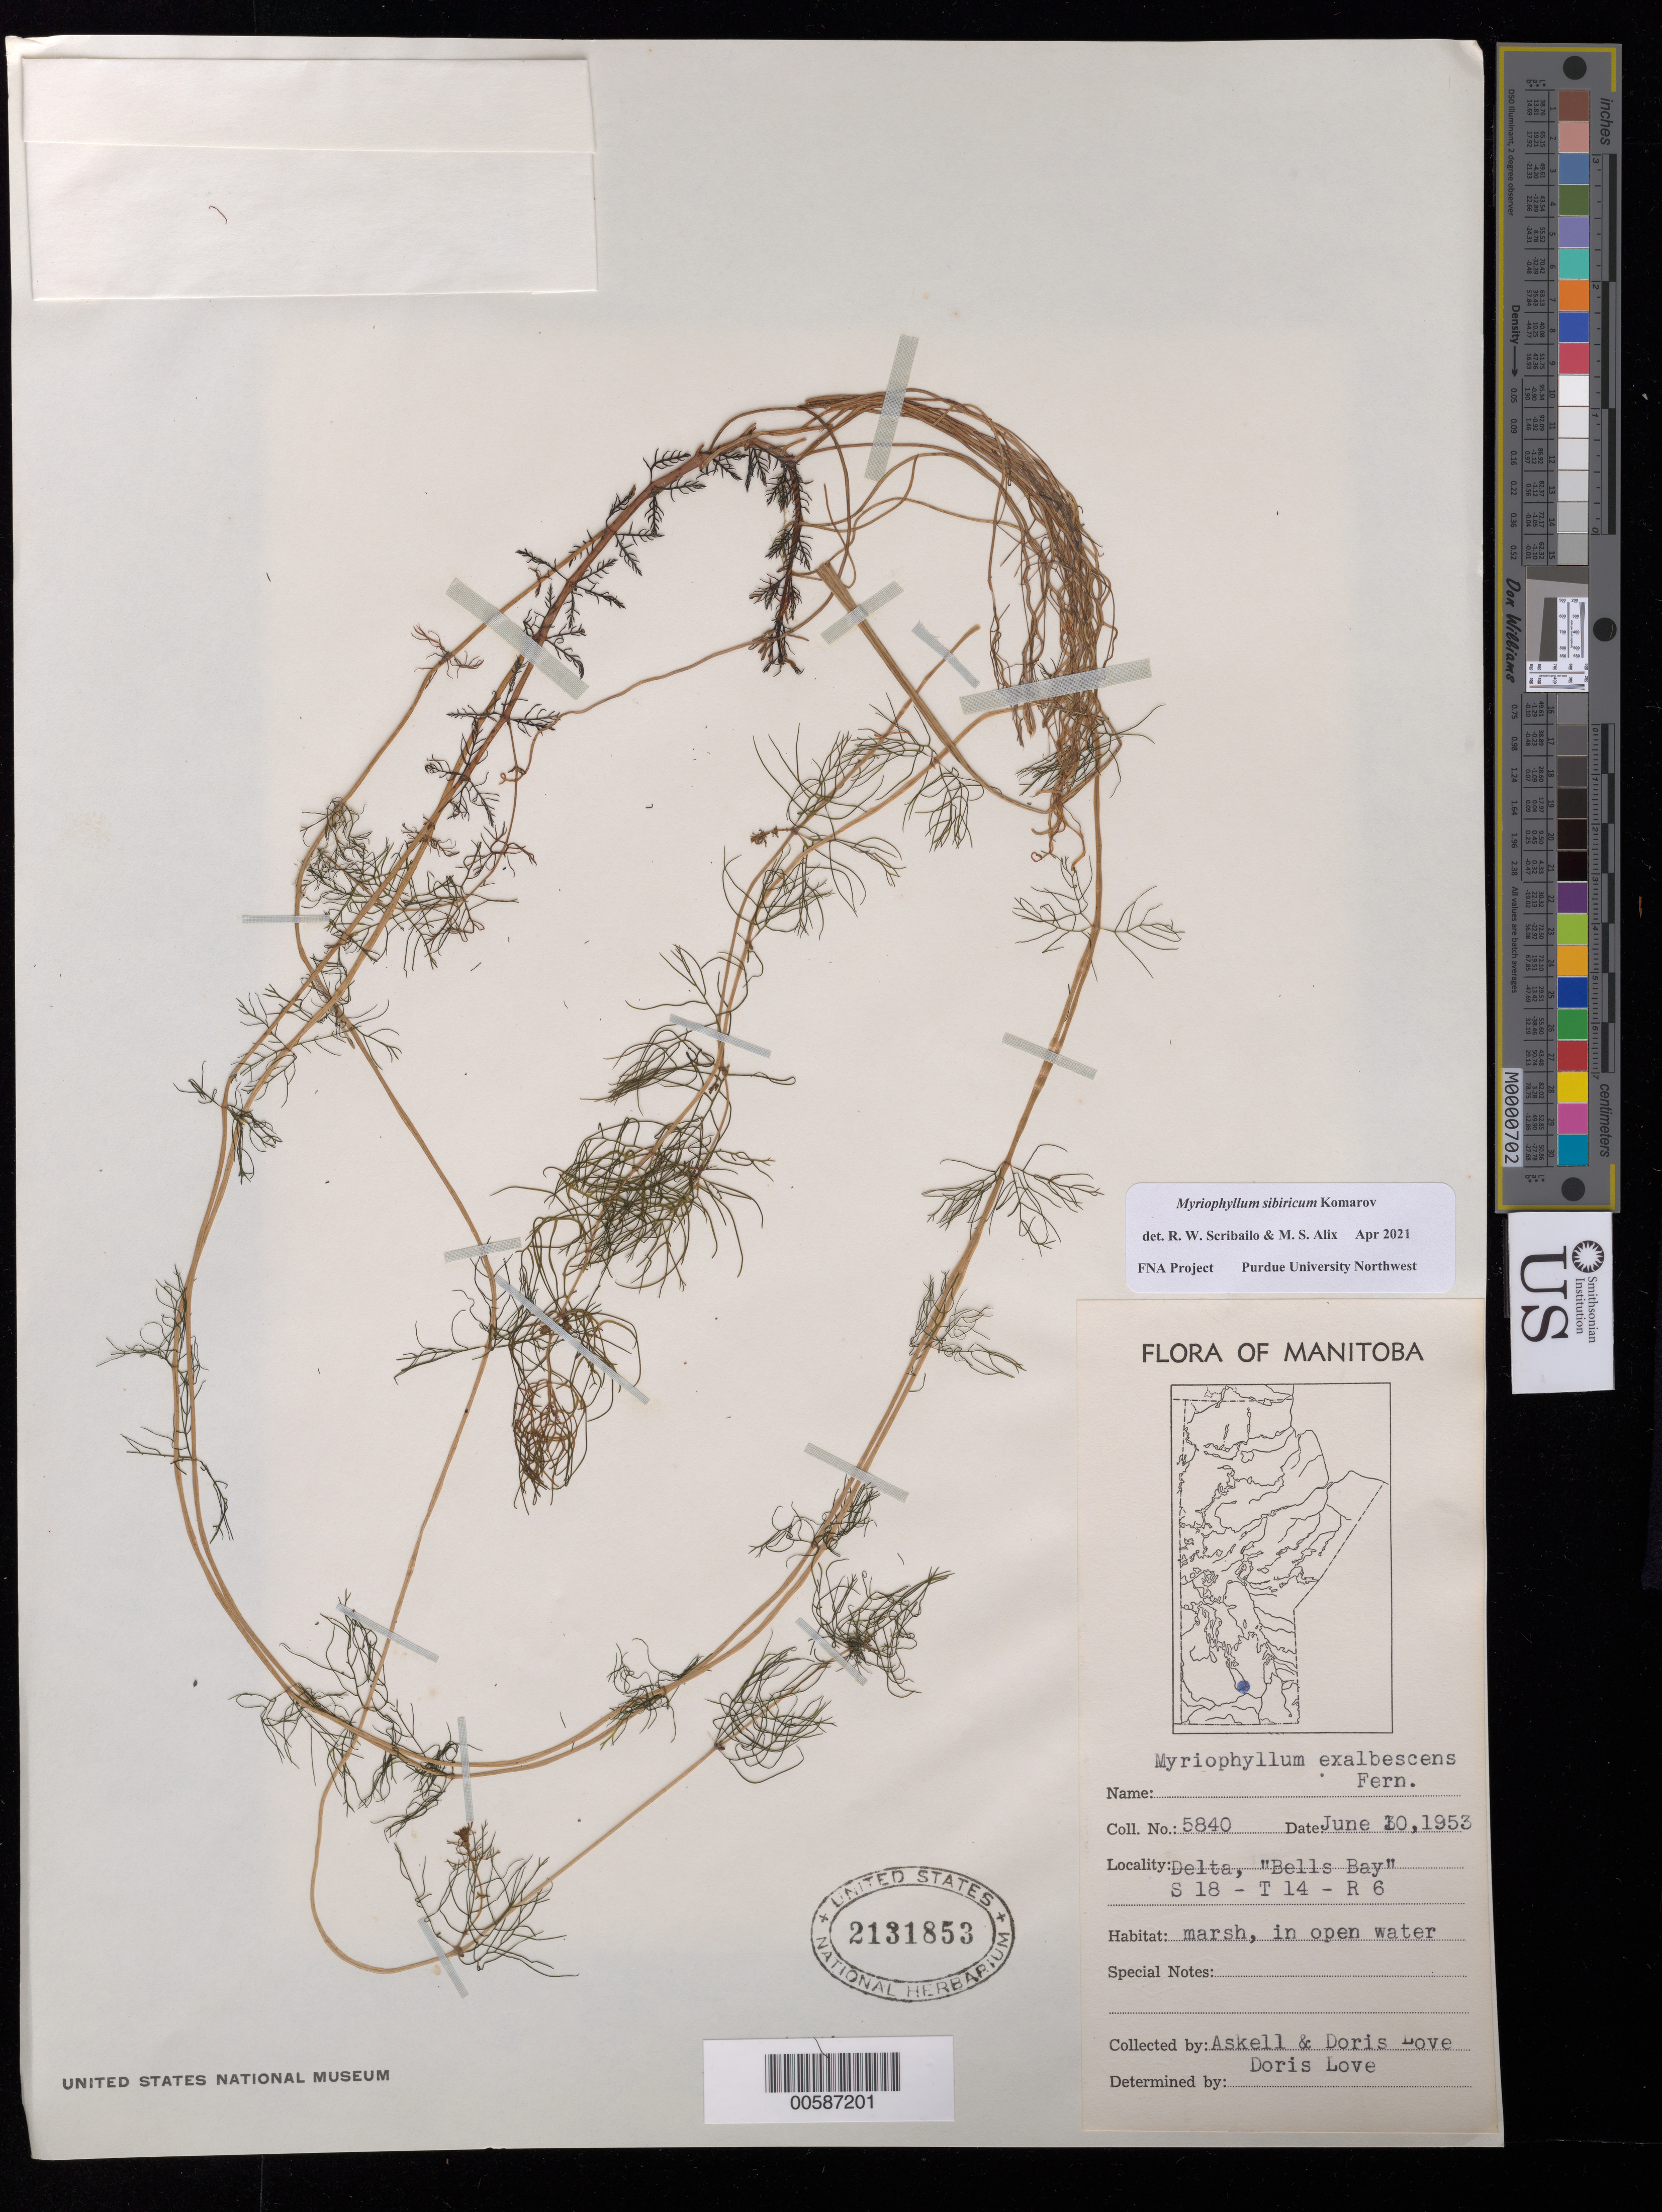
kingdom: Plantae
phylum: Tracheophyta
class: Magnoliopsida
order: Saxifragales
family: Haloragaceae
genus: Myriophyllum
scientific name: Myriophyllum sibiricum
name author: Kom.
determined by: Scribailo, R. W.; Alix, M. S.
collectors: Á. Löve & D. Löve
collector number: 5840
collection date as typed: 30 Jun 1953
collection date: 1953-06-30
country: Canada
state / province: Manitoba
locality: Delta, Bells Bay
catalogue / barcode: US 2131853